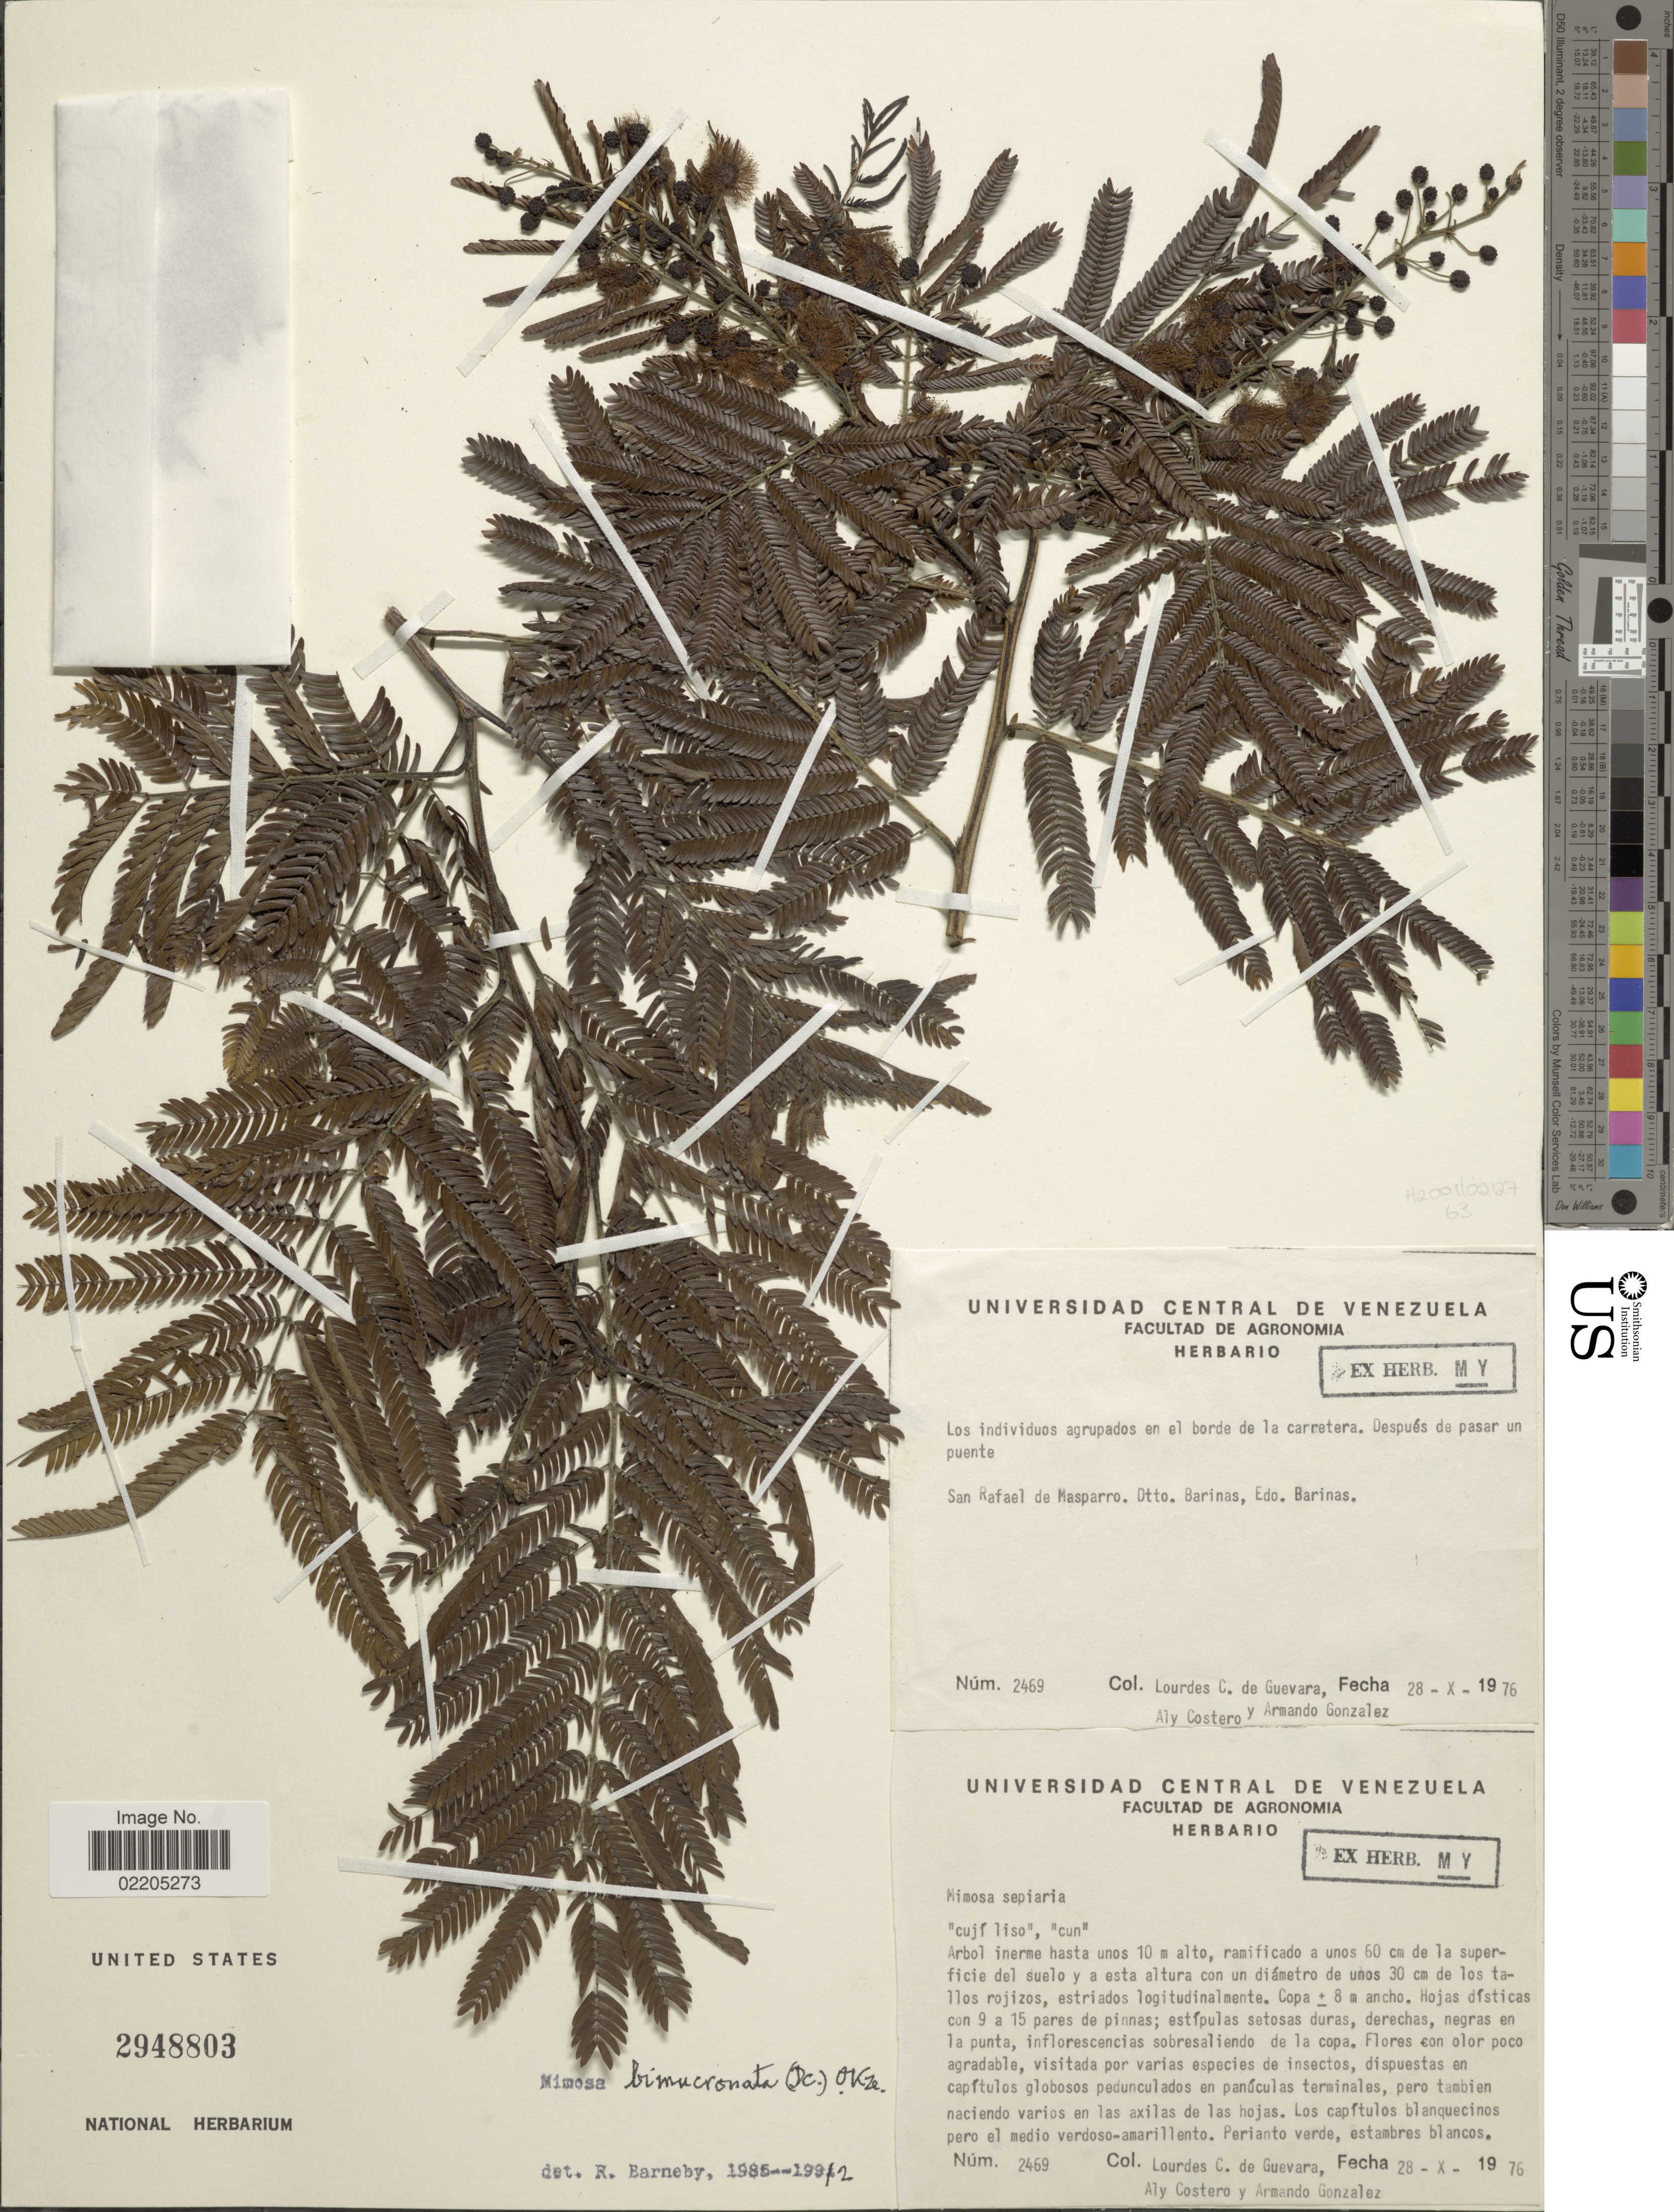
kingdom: Plantae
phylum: Tracheophyta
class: Magnoliopsida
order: Fabales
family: Fabaceae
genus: Mimosa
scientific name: Mimosa bimucronata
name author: (DC.) Kuntze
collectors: L. De Guevara, A. Costero & A. C. González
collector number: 2469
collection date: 1976-10-28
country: Venezuela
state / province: Barinas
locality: San Rafael de Masparro, Dtto. Barinas, en el borde de la carretera.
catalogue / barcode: US 2948803